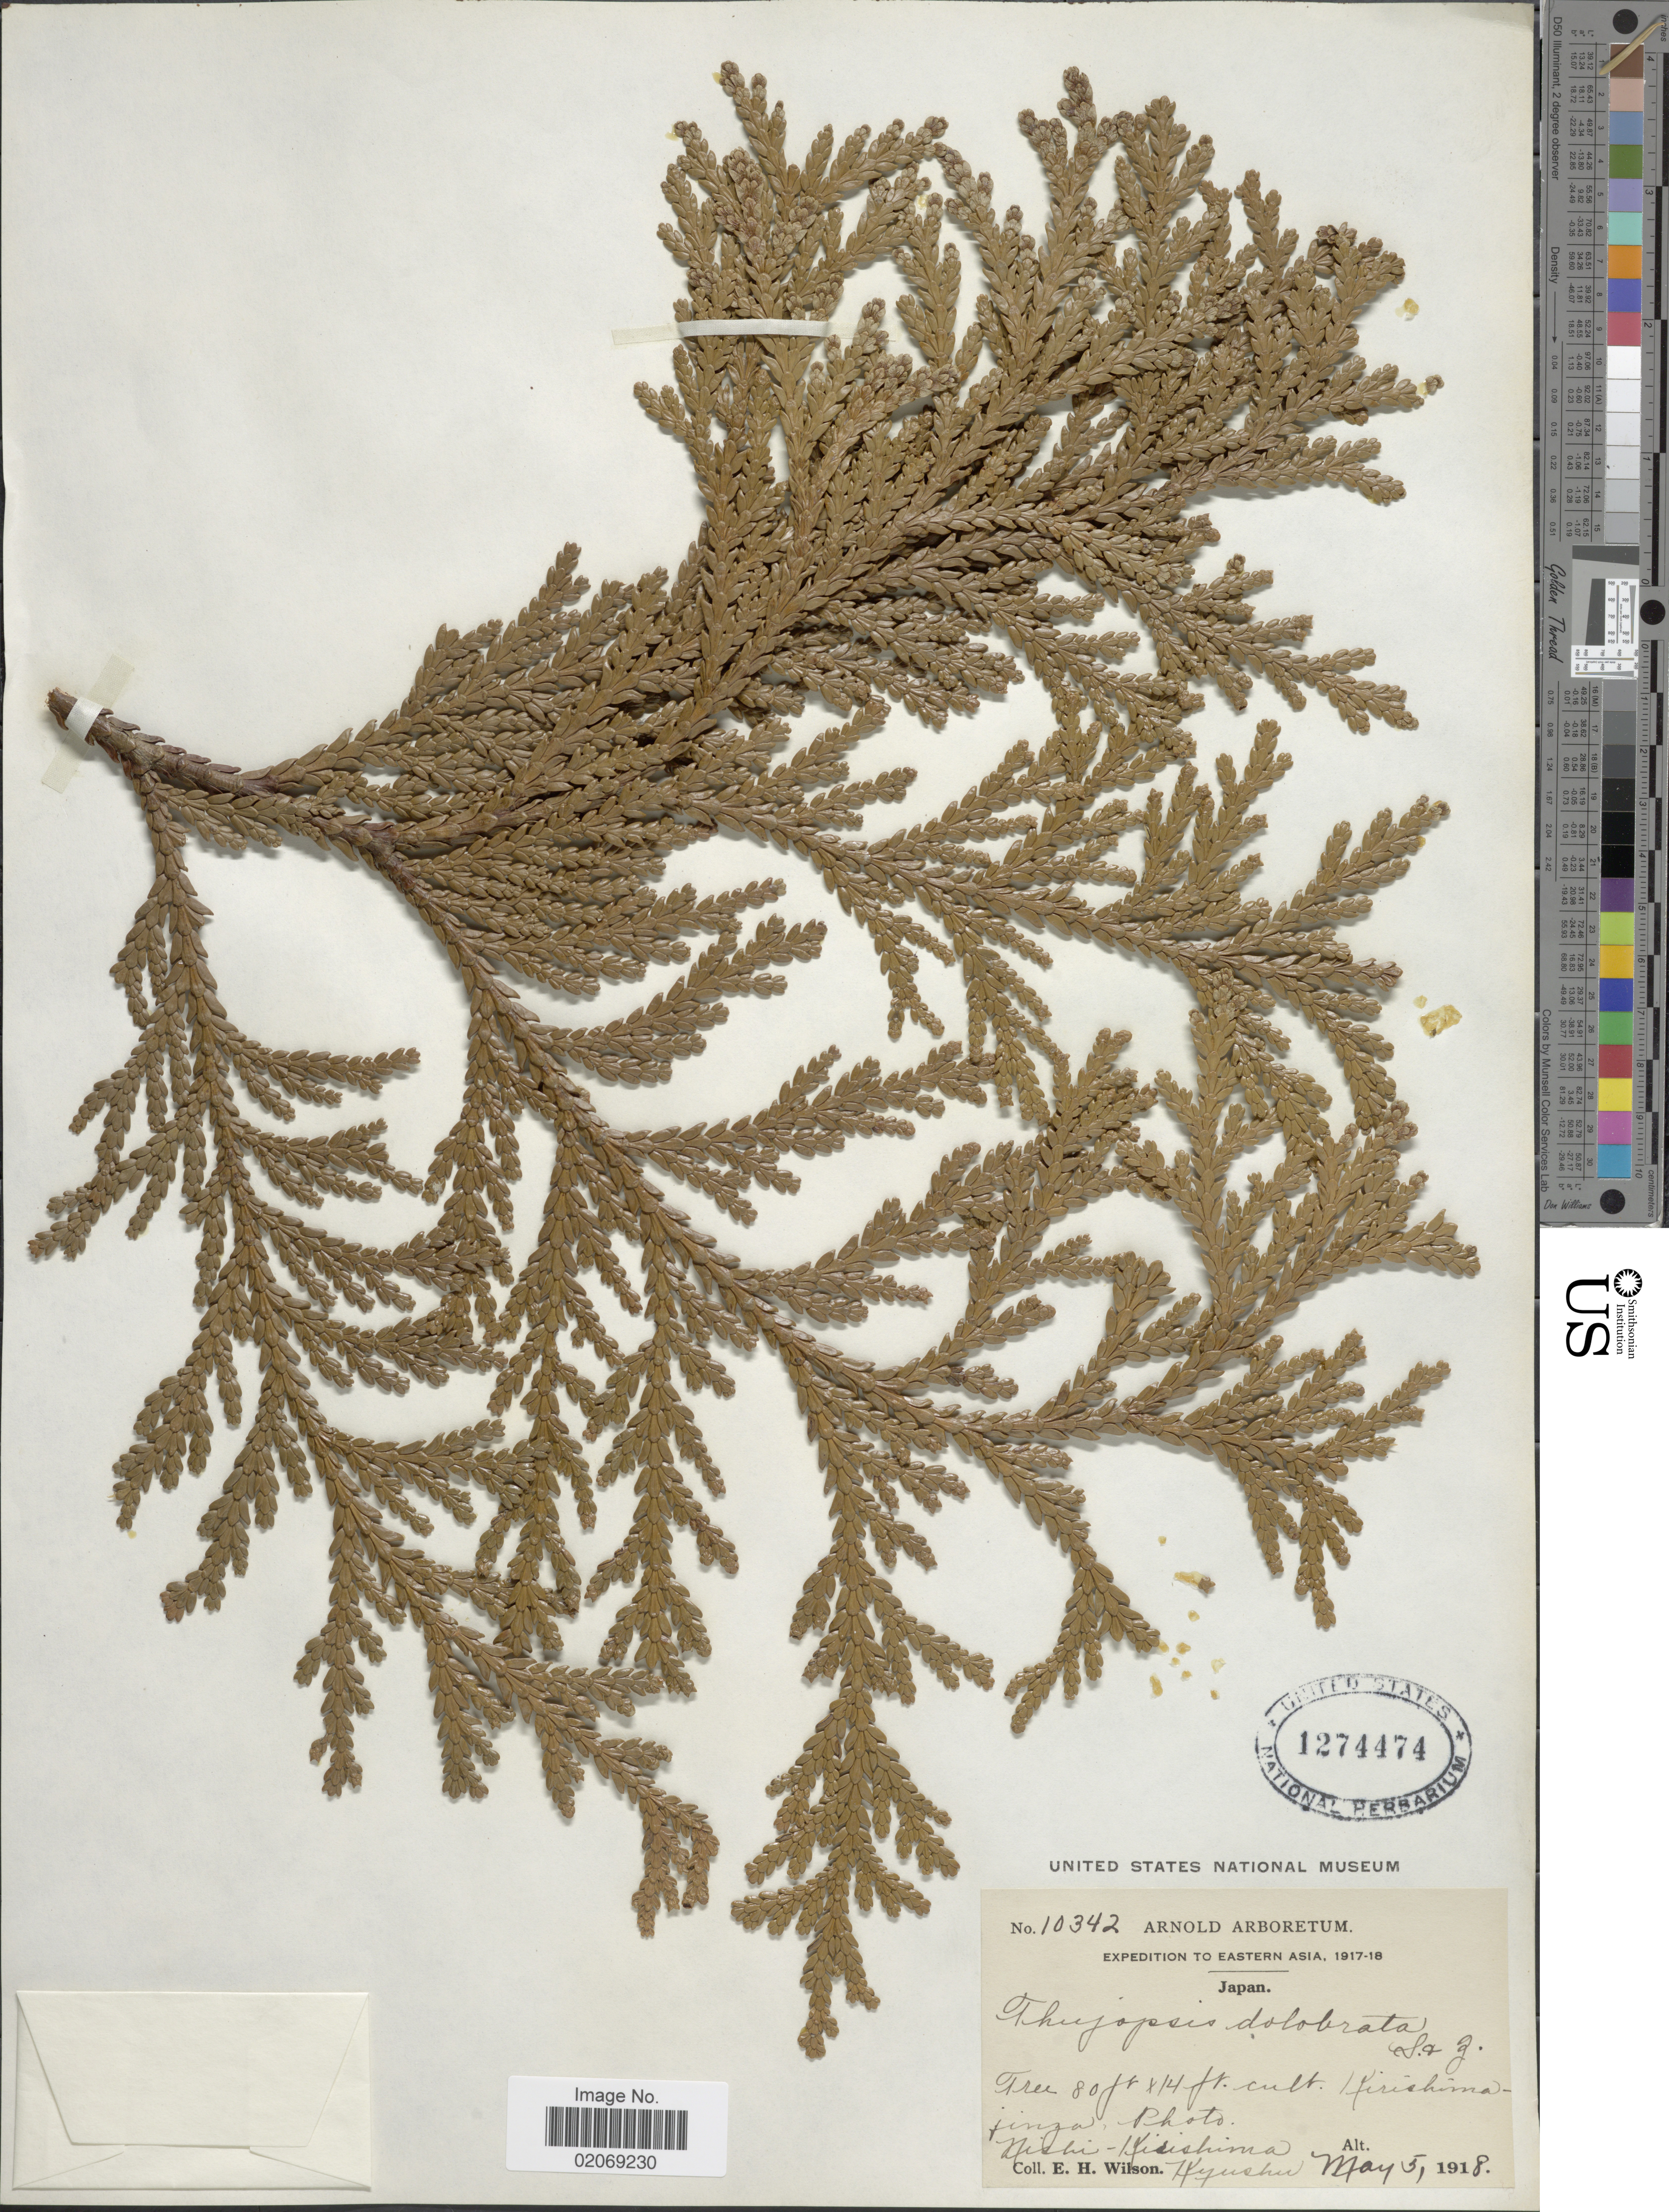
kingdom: Plantae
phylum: Tracheophyta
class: Pinopsida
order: Pinales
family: Cupressaceae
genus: Thujopsis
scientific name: Thujopsis dolabrata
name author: (Thunb. ex L. f.) Siebold & Zucc.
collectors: E. Wilson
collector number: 10342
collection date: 1918-05-05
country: Japan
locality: Nishi- Kirishima, Kyushu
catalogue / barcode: US 1274474